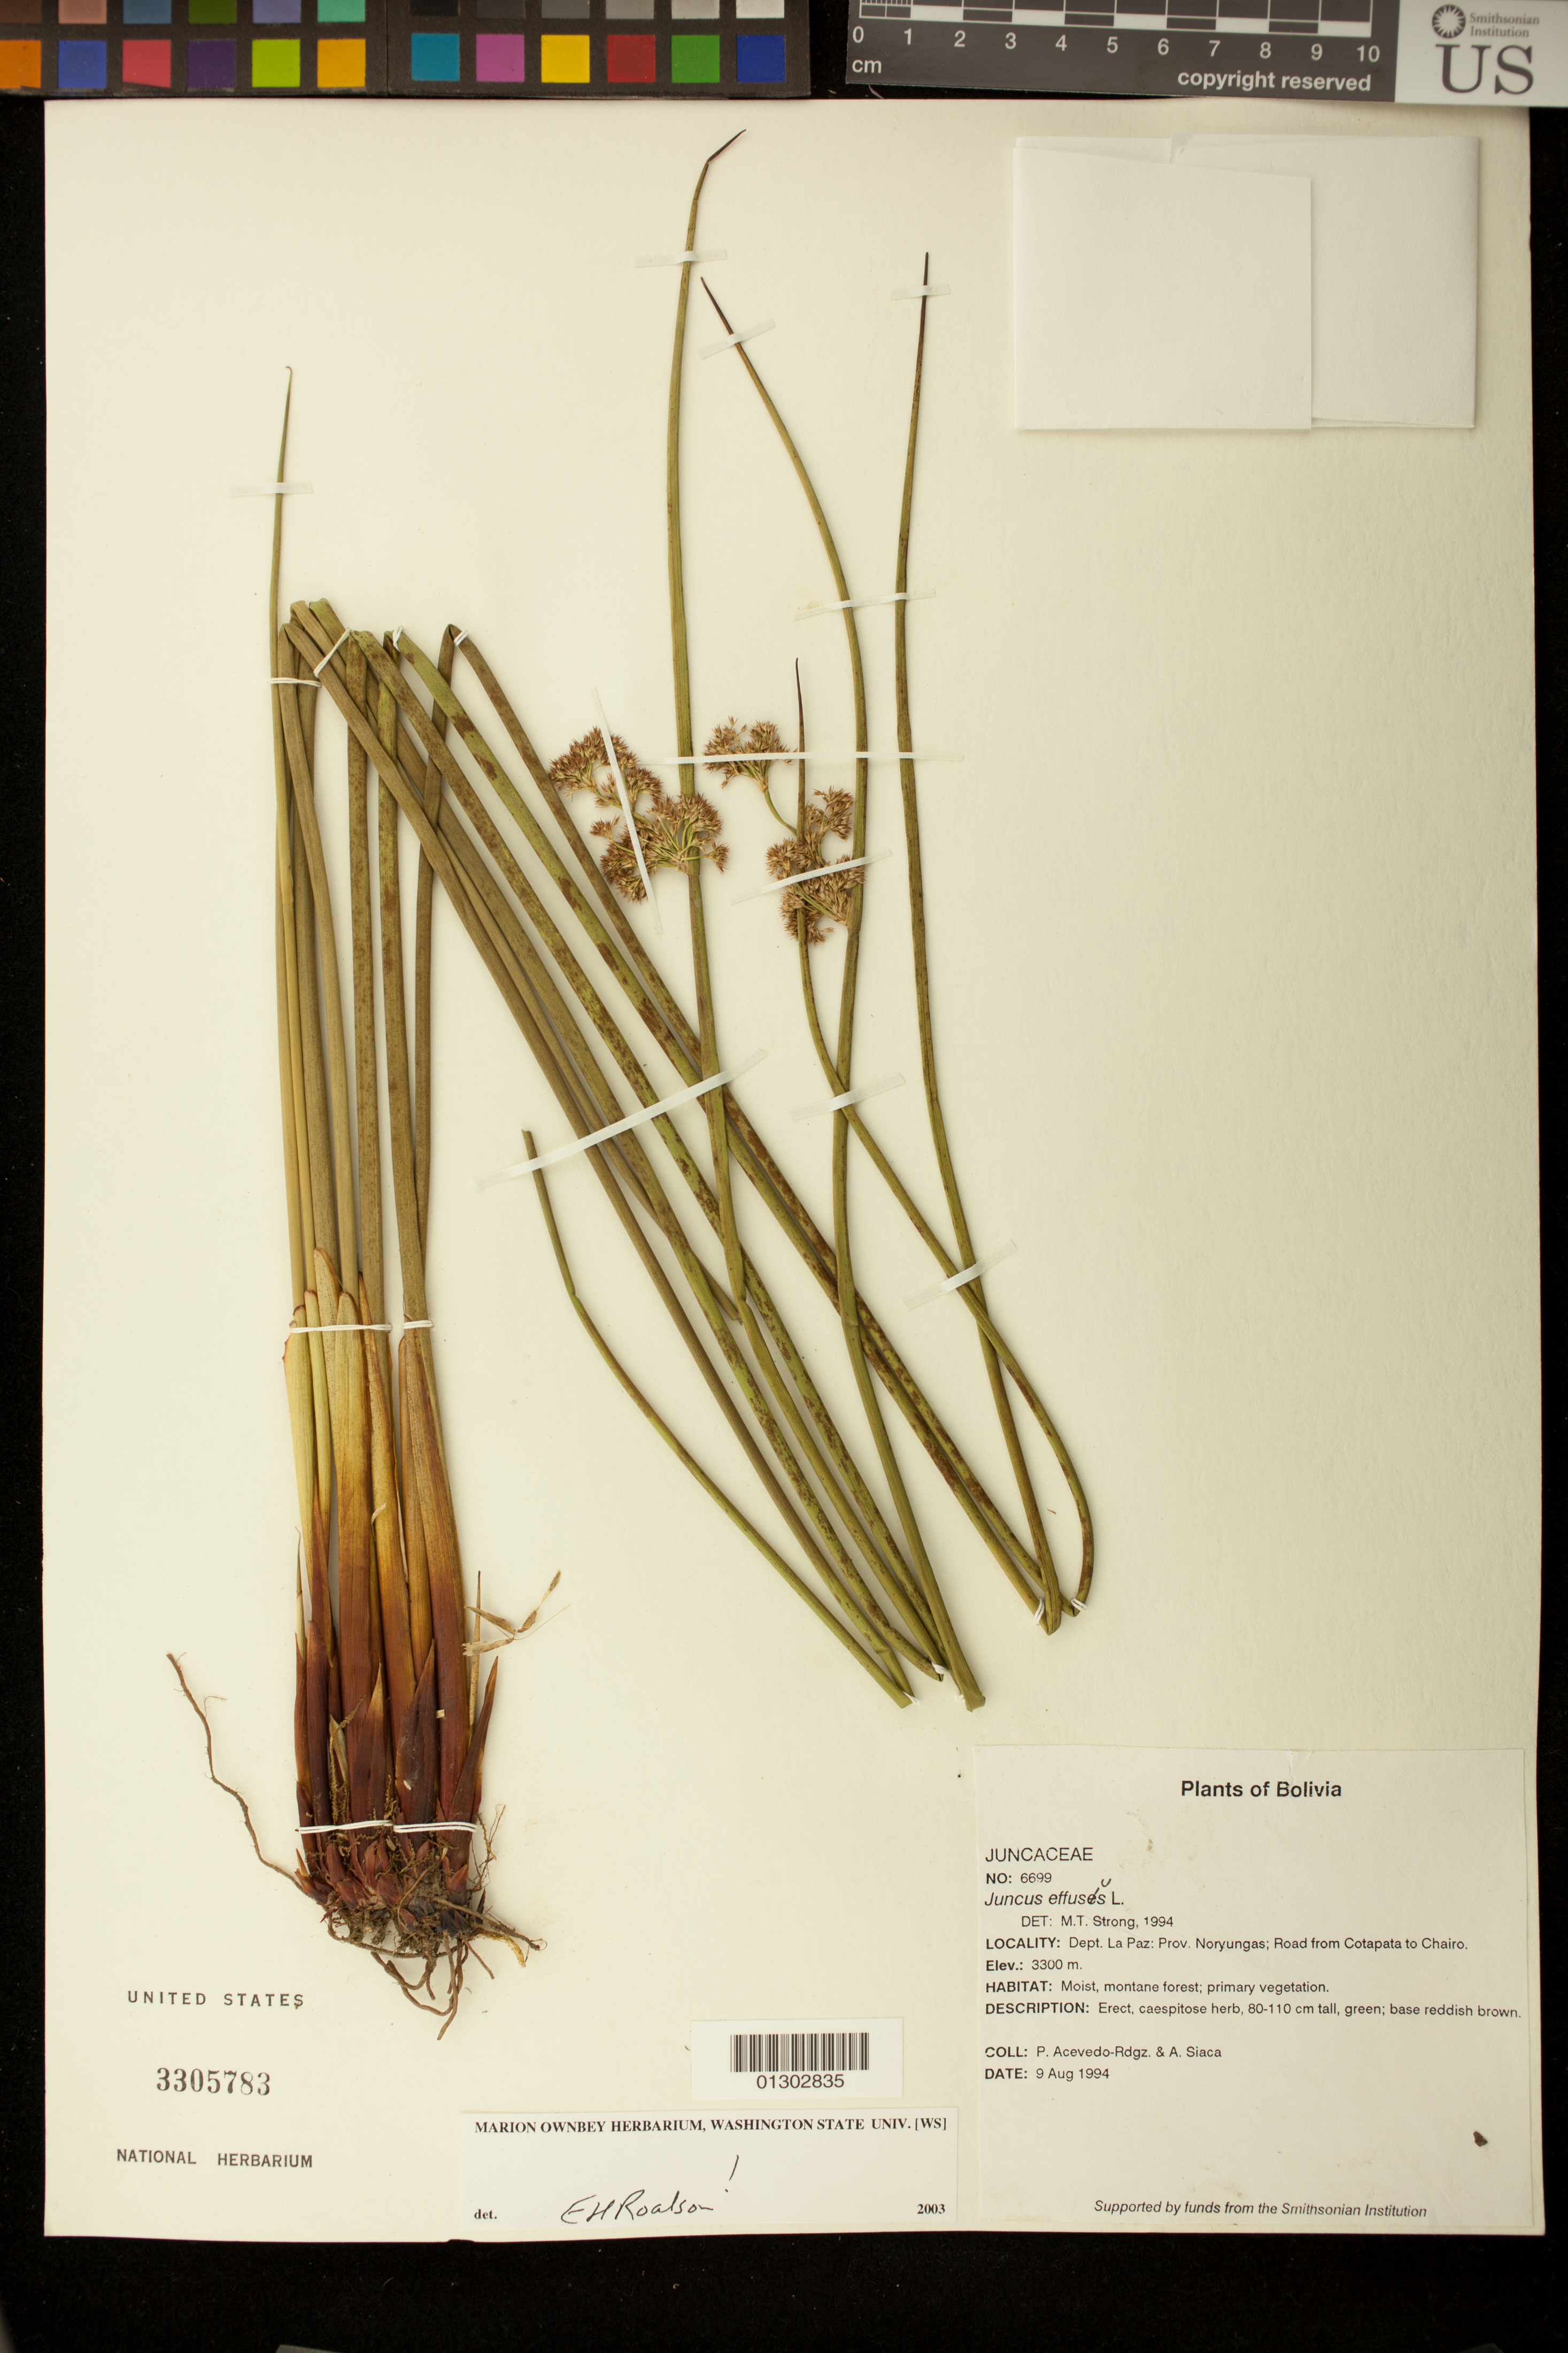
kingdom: Plantae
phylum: Tracheophyta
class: Liliopsida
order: Poales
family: Juncaceae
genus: Juncus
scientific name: Juncus effusus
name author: L.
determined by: Roalson, E. H.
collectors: P. Acevedo-Rodr. & A. Siaca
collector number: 6699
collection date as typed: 09 Aug 1994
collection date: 1994-08-09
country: Bolivia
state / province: La Paz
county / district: Noryungas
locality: Depart. La Paz; Prov. Noryungas. Road from Cotapata to Chairo.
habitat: Moist, montane forest; primary vegetation.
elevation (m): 3300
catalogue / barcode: US 3305783